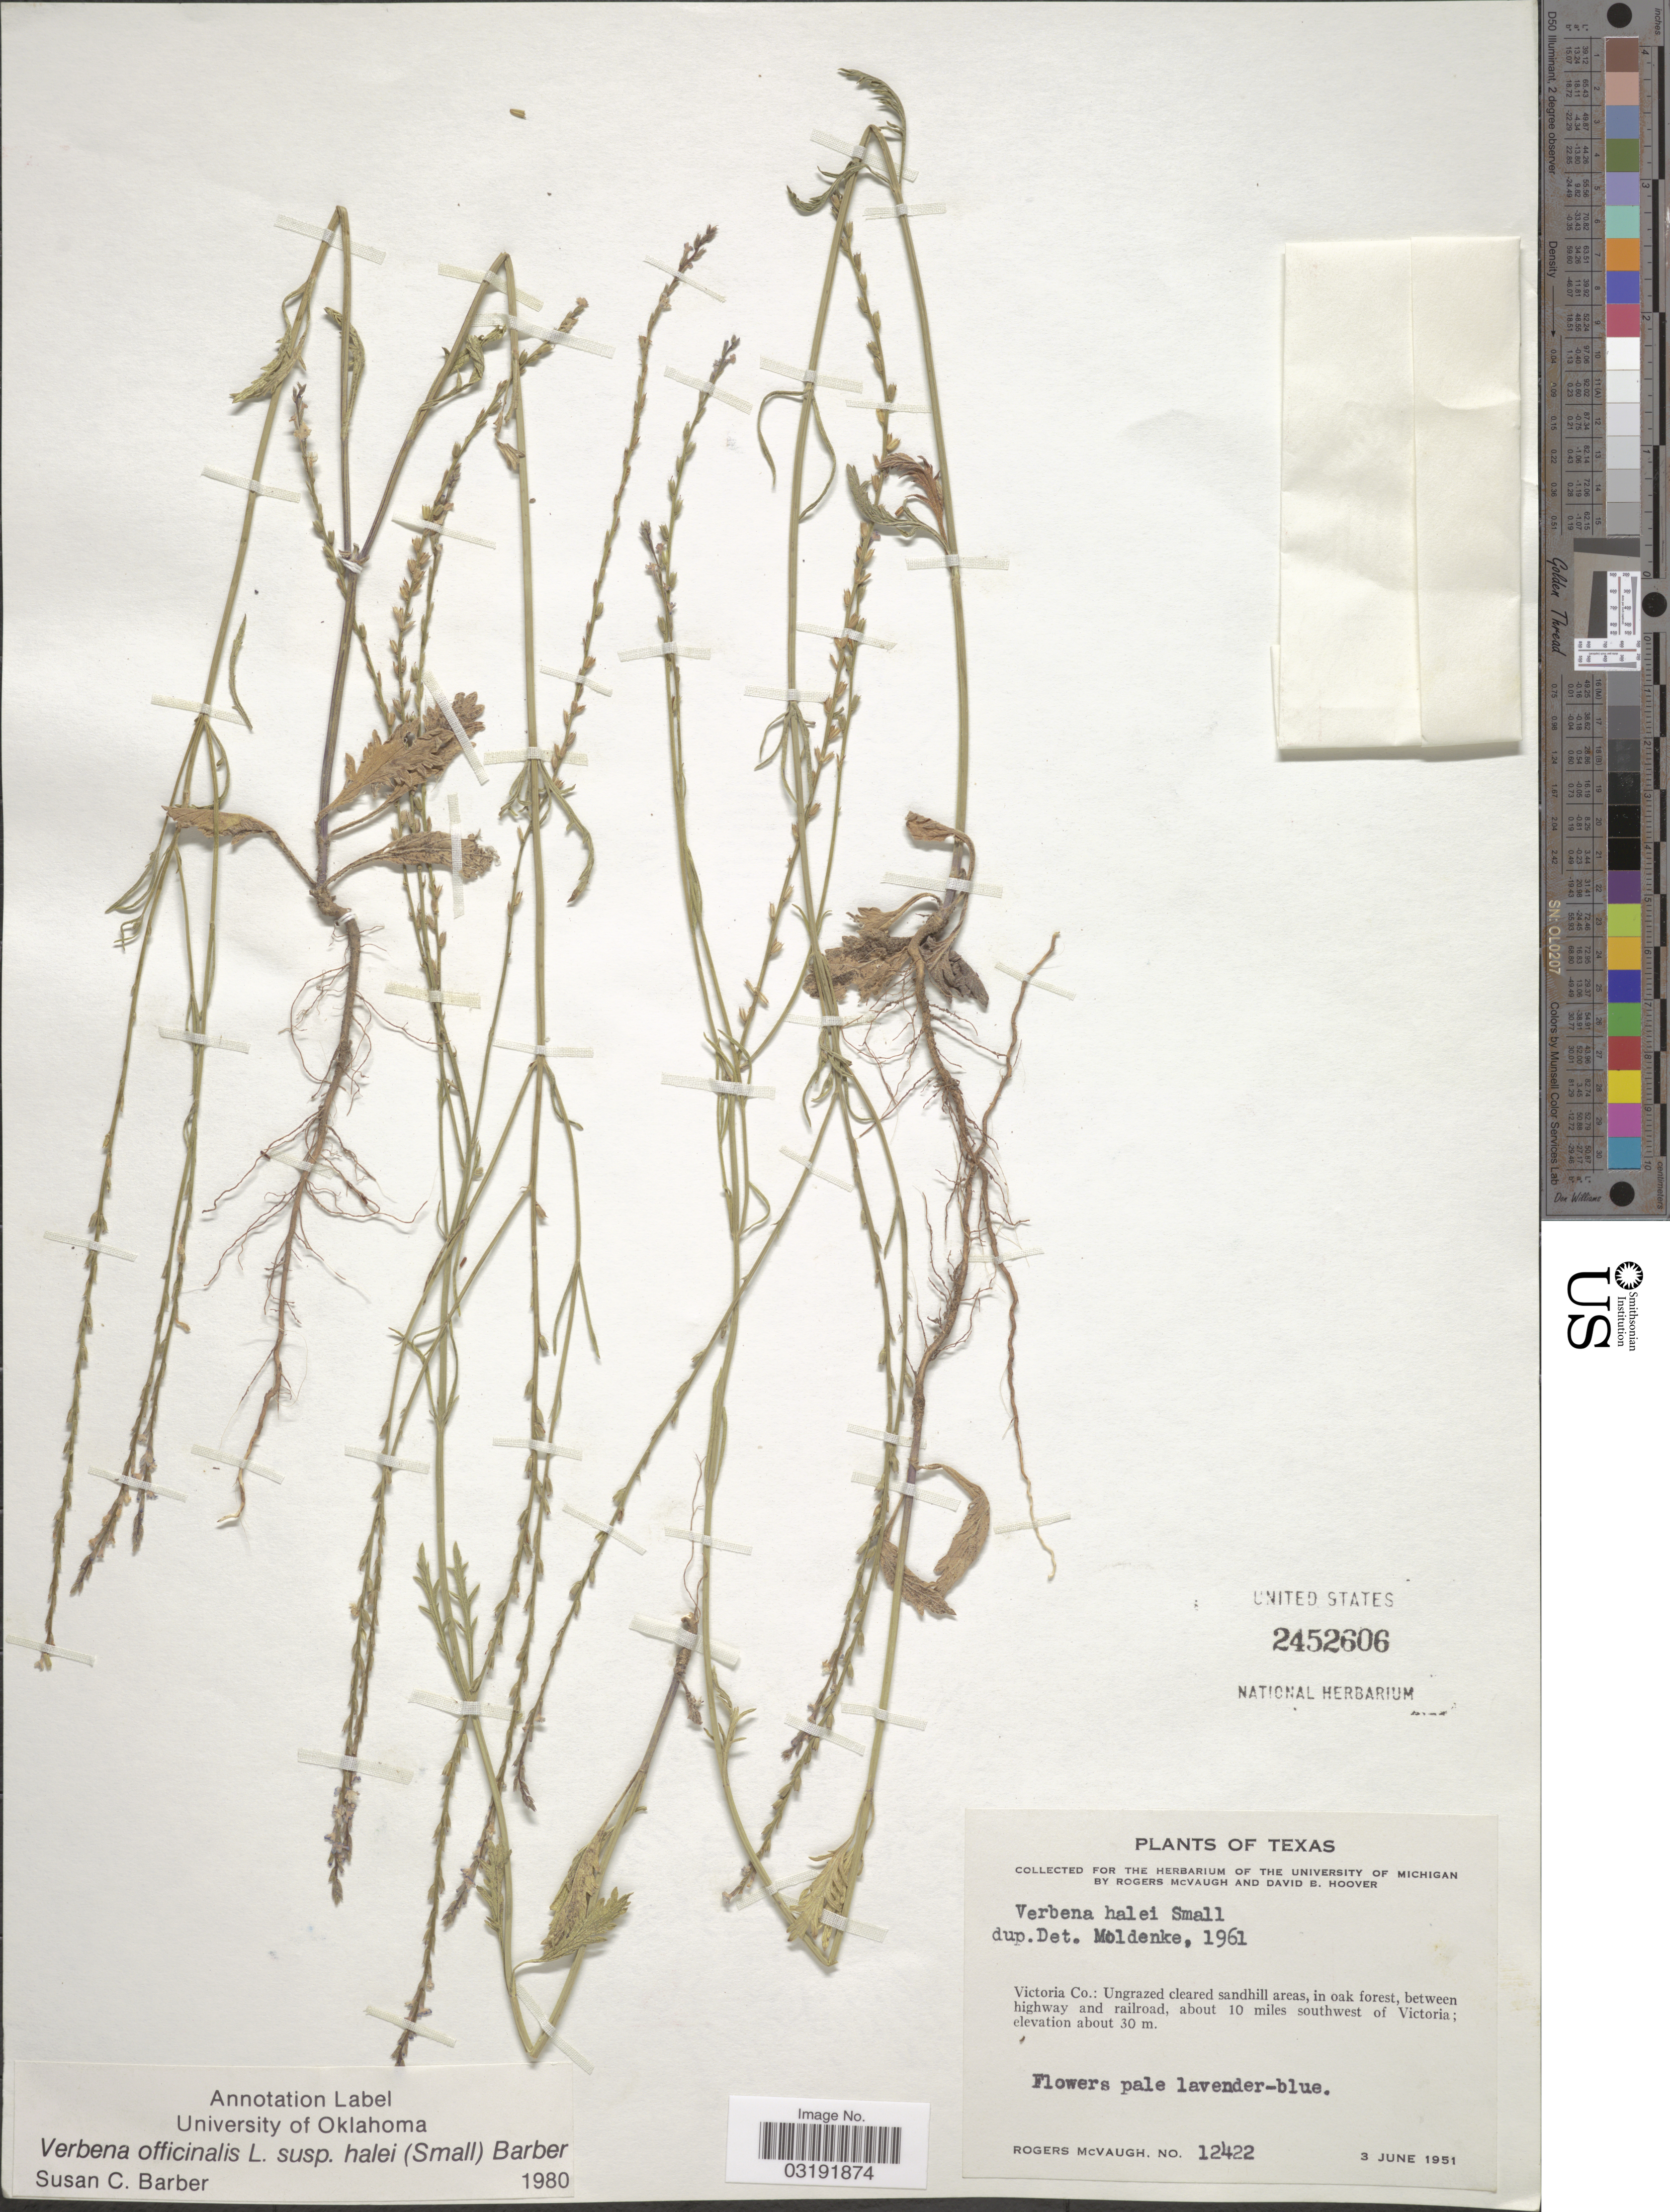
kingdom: Plantae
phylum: Tracheophyta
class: Magnoliopsida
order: Lamiales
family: Verbenaceae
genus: Verbena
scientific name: Verbena officinalis subsp. halei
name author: L.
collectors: R. McVaugh & D. B. Hoover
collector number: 12422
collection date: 1951-06-03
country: United States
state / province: Texas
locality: Victoria Co.: Ungrazed cleared sandhill areas, in oak forest, between highway and railroad, about 10 miles southwest of Victoria.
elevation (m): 30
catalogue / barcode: US 2452606